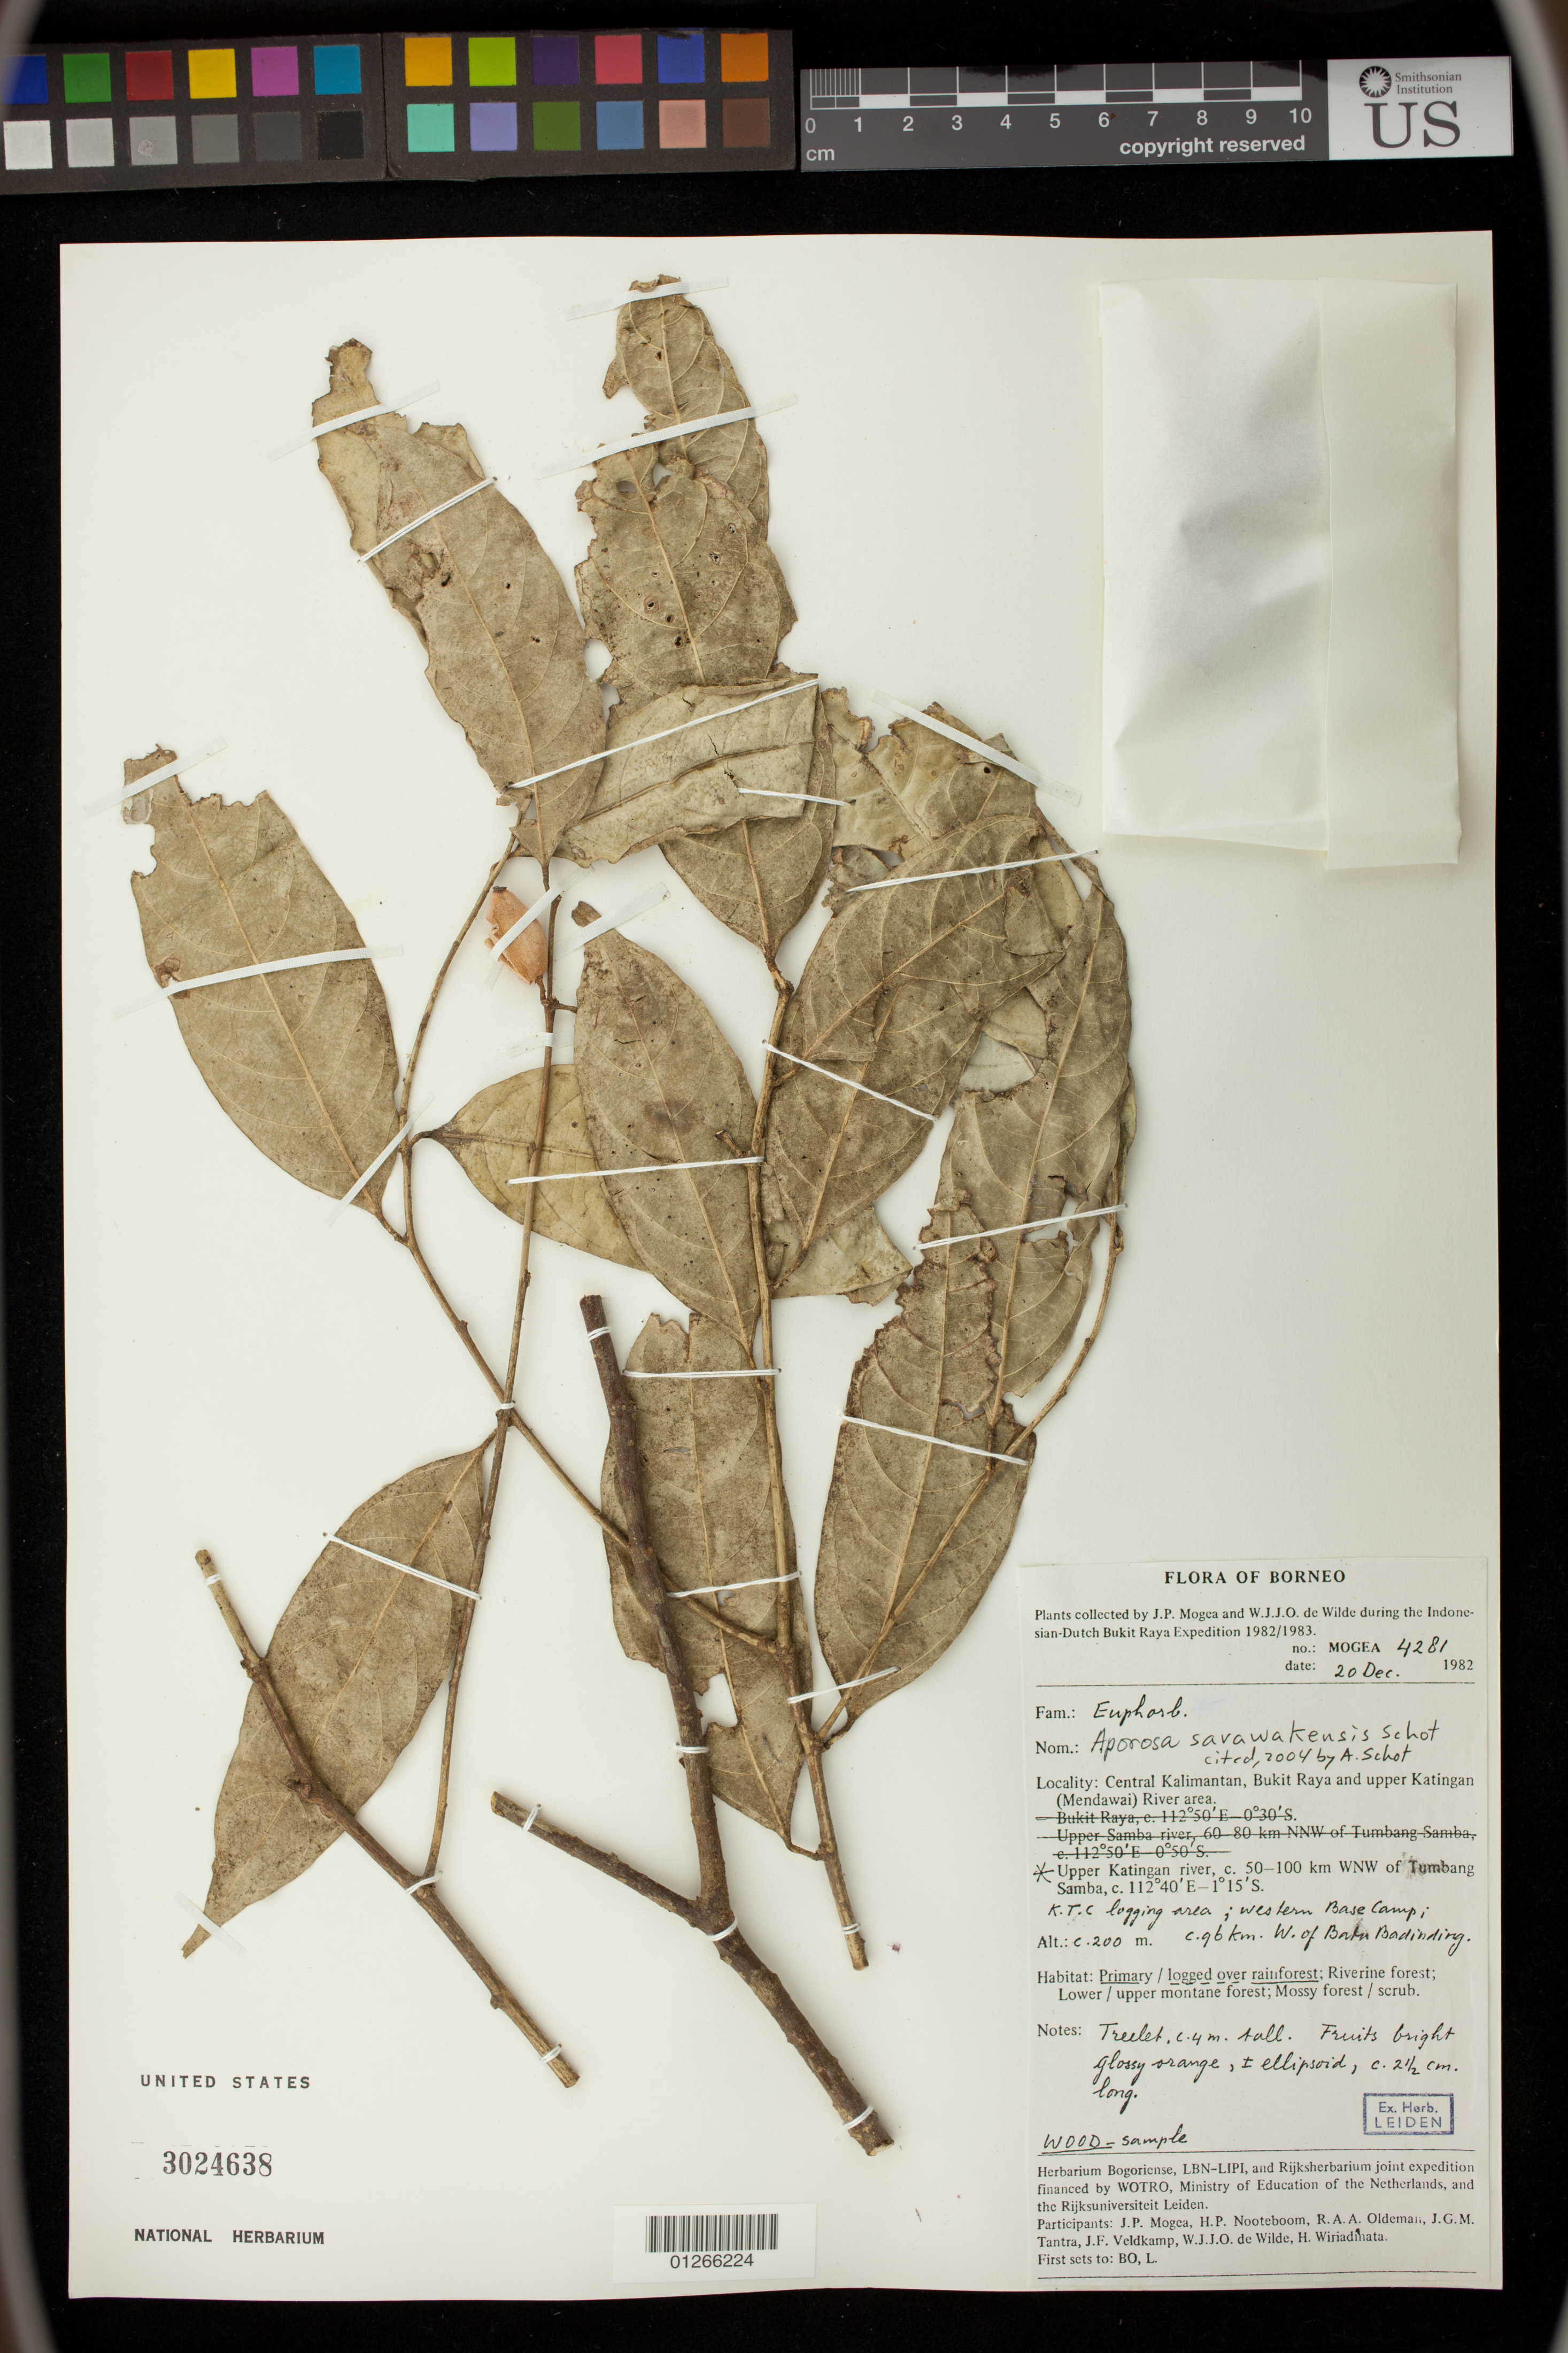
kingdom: Plantae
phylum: Tracheophyta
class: Magnoliopsida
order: Malpighiales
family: Phyllanthaceae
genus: Aporosa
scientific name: Aporosa sarawakensis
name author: Schot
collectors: J. Mogea & W. J. de Wilde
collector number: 4281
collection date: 1982-12-20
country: Indonesia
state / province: Kalimantan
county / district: Kalimantan Tengah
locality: Borneo. Bukit Raya and upper Katingan (Mendawai) River area, c. 50-100km WNW of Tumbang Samba. K.T.C. logging area; western Base camp; c. 96 km. W. of Batu Badinding.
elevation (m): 200